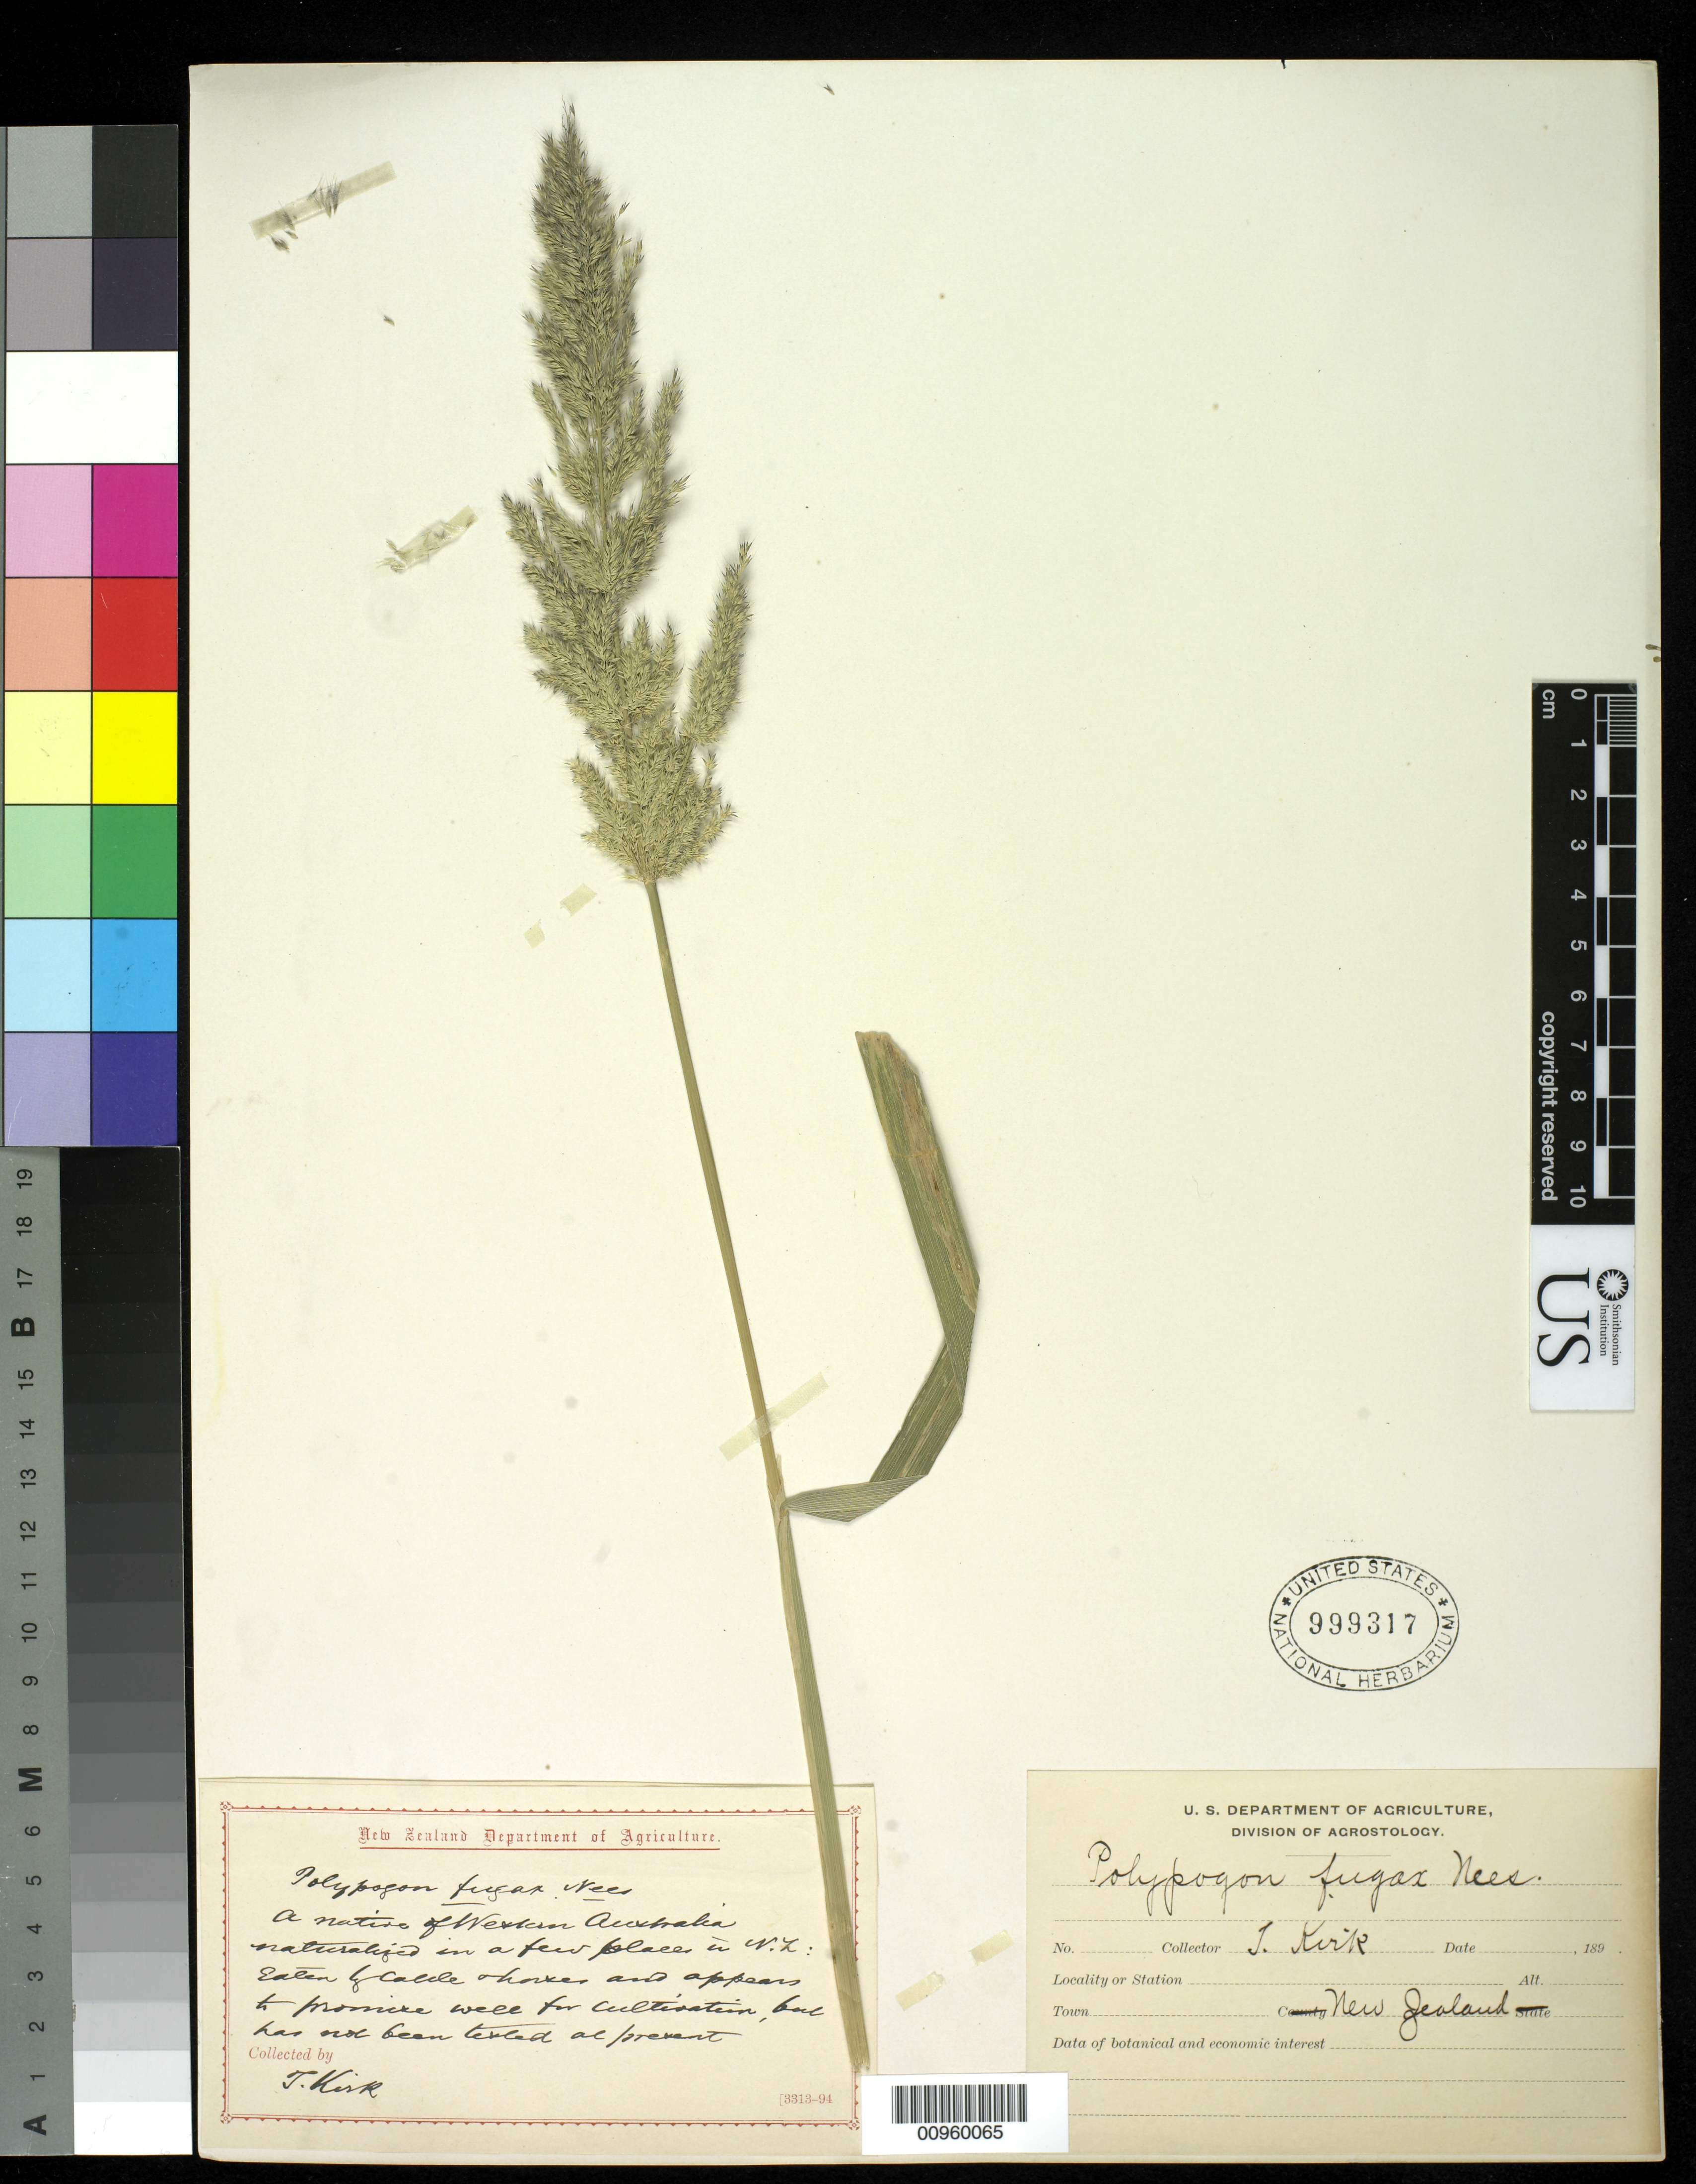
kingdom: Plantae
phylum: Tracheophyta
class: Liliopsida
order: Poales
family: Poaceae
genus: Polypogon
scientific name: Polypogon fugax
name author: Nees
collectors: T. Kirk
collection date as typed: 1890 to 1899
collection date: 1890/1899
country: New Zealand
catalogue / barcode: US 999317